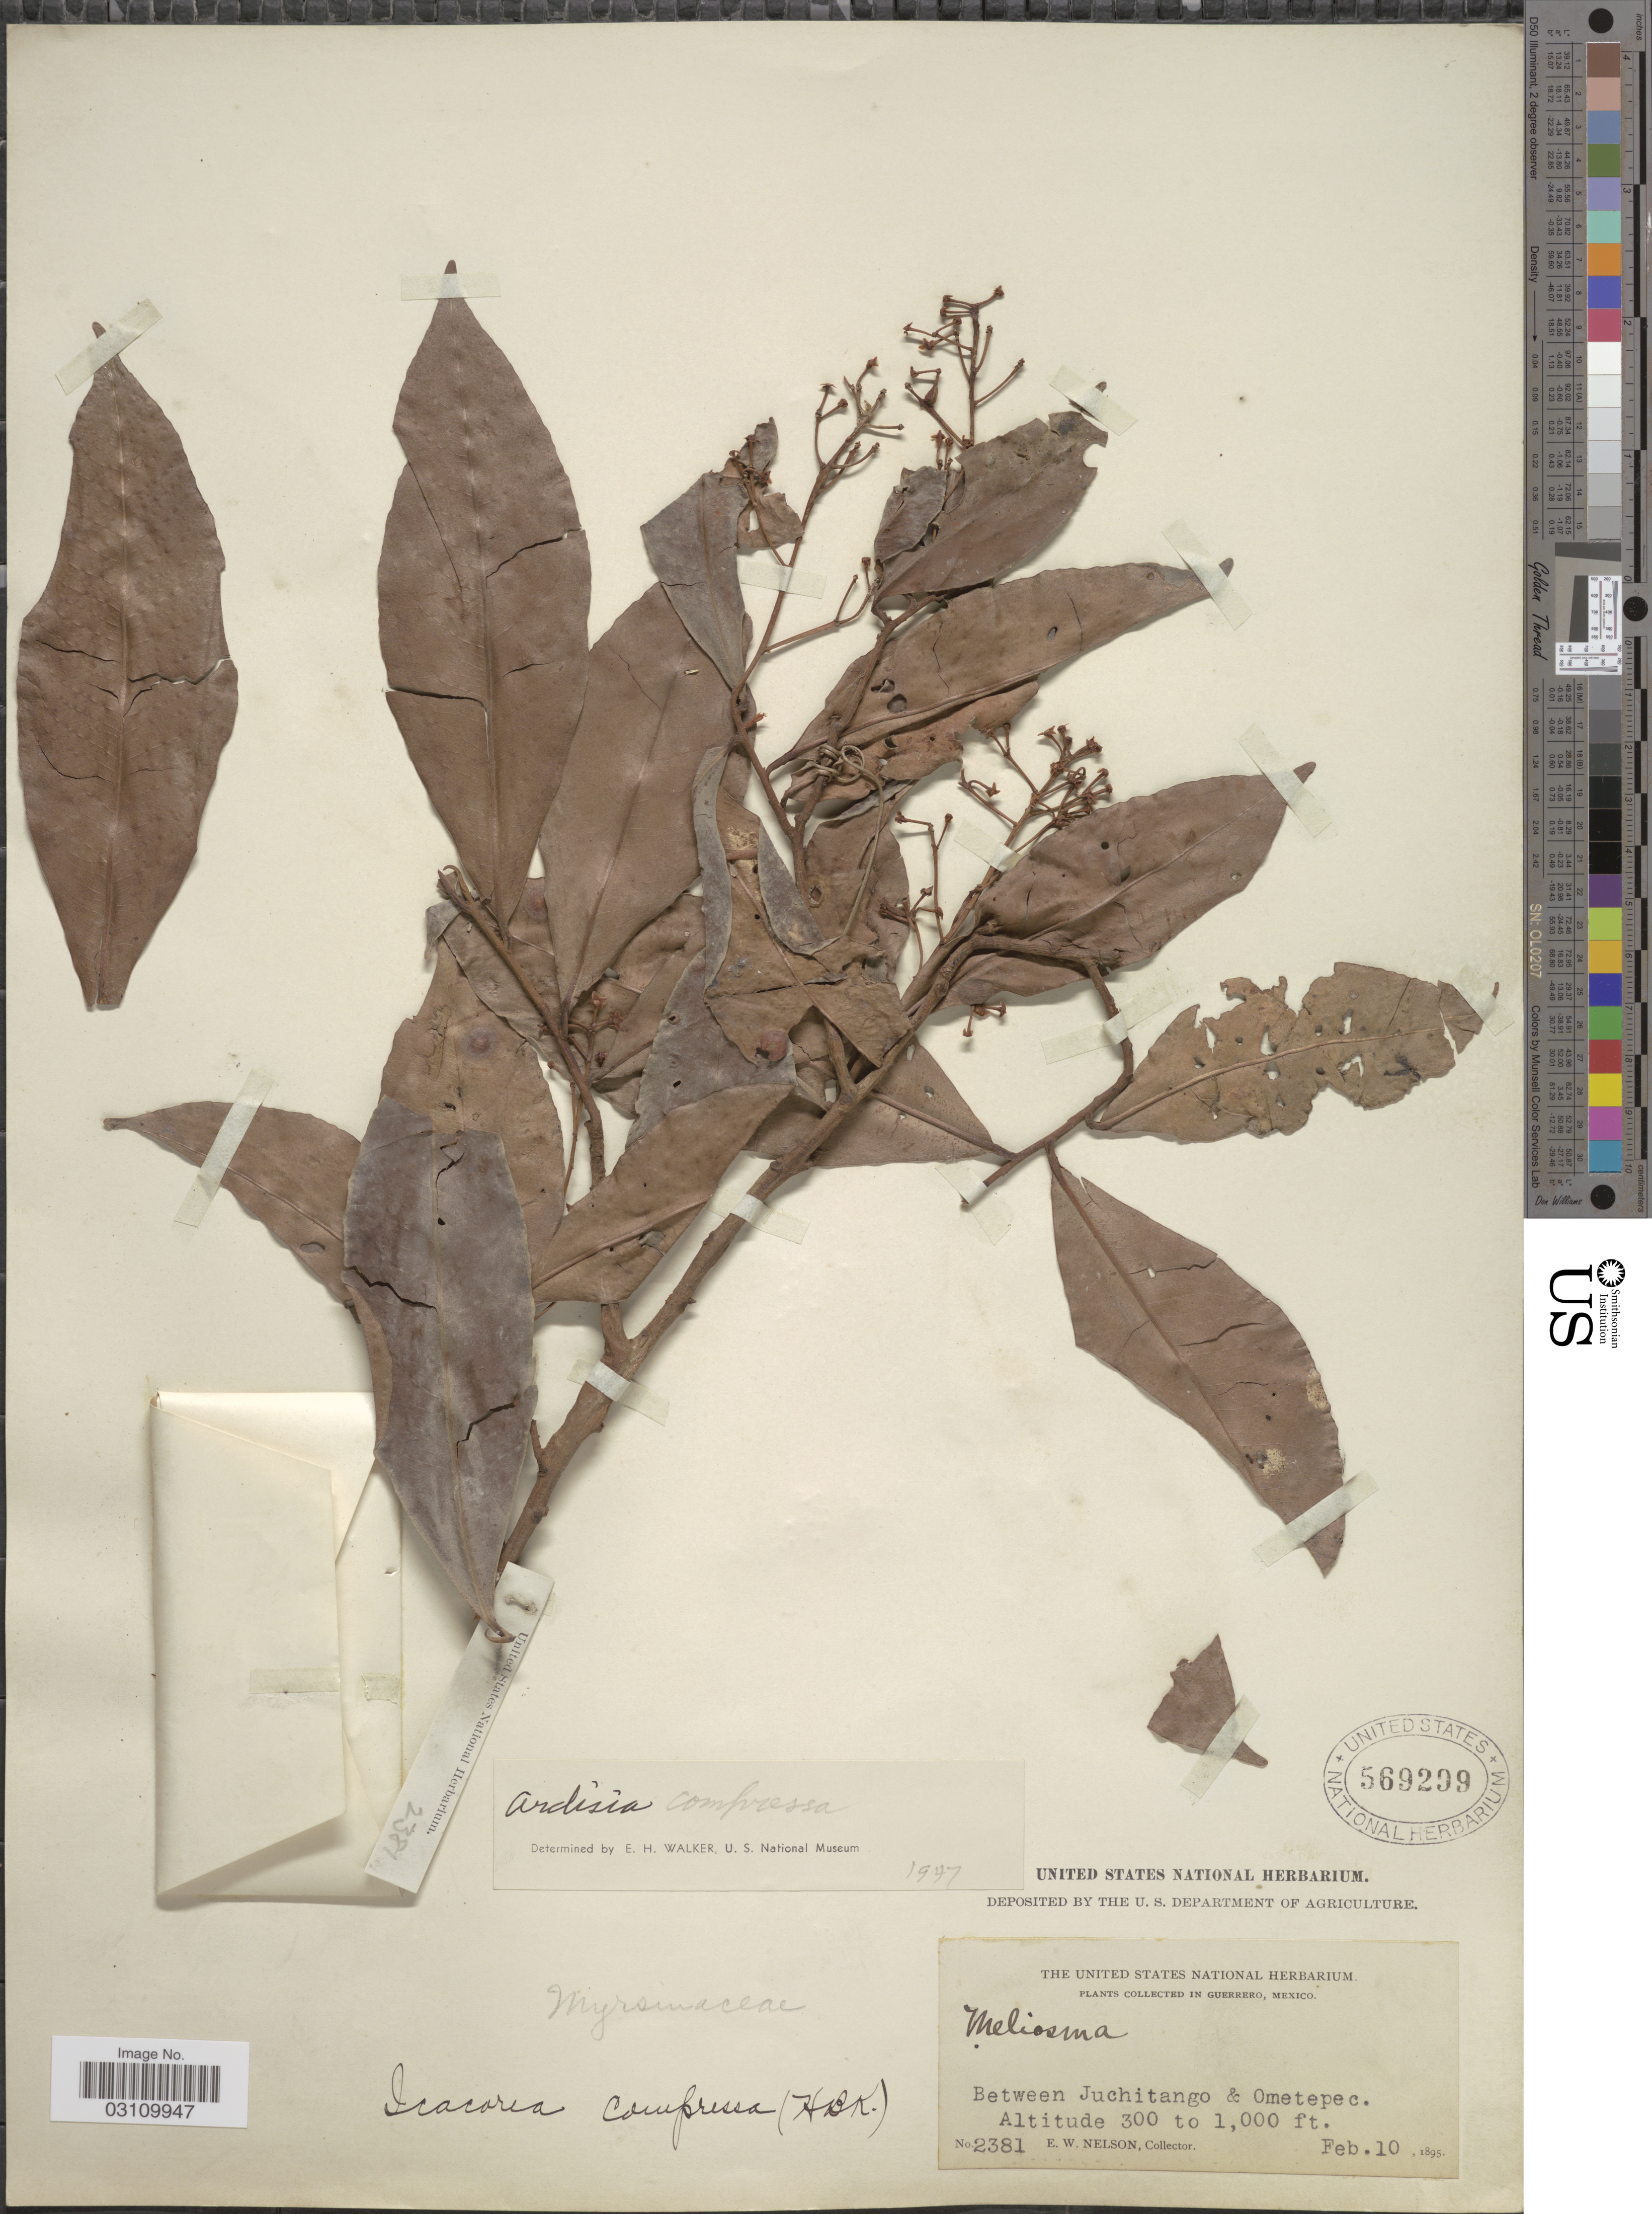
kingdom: Plantae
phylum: Tracheophyta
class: Magnoliopsida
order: Ericales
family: Primulaceae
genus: Ardisia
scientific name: Ardisia compressa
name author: Kunth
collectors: E. W. Nelson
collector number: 2381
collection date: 1895-02-10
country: Mexico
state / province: Guerrero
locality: Between Juchitango & Ometepec.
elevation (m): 91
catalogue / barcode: US 569209